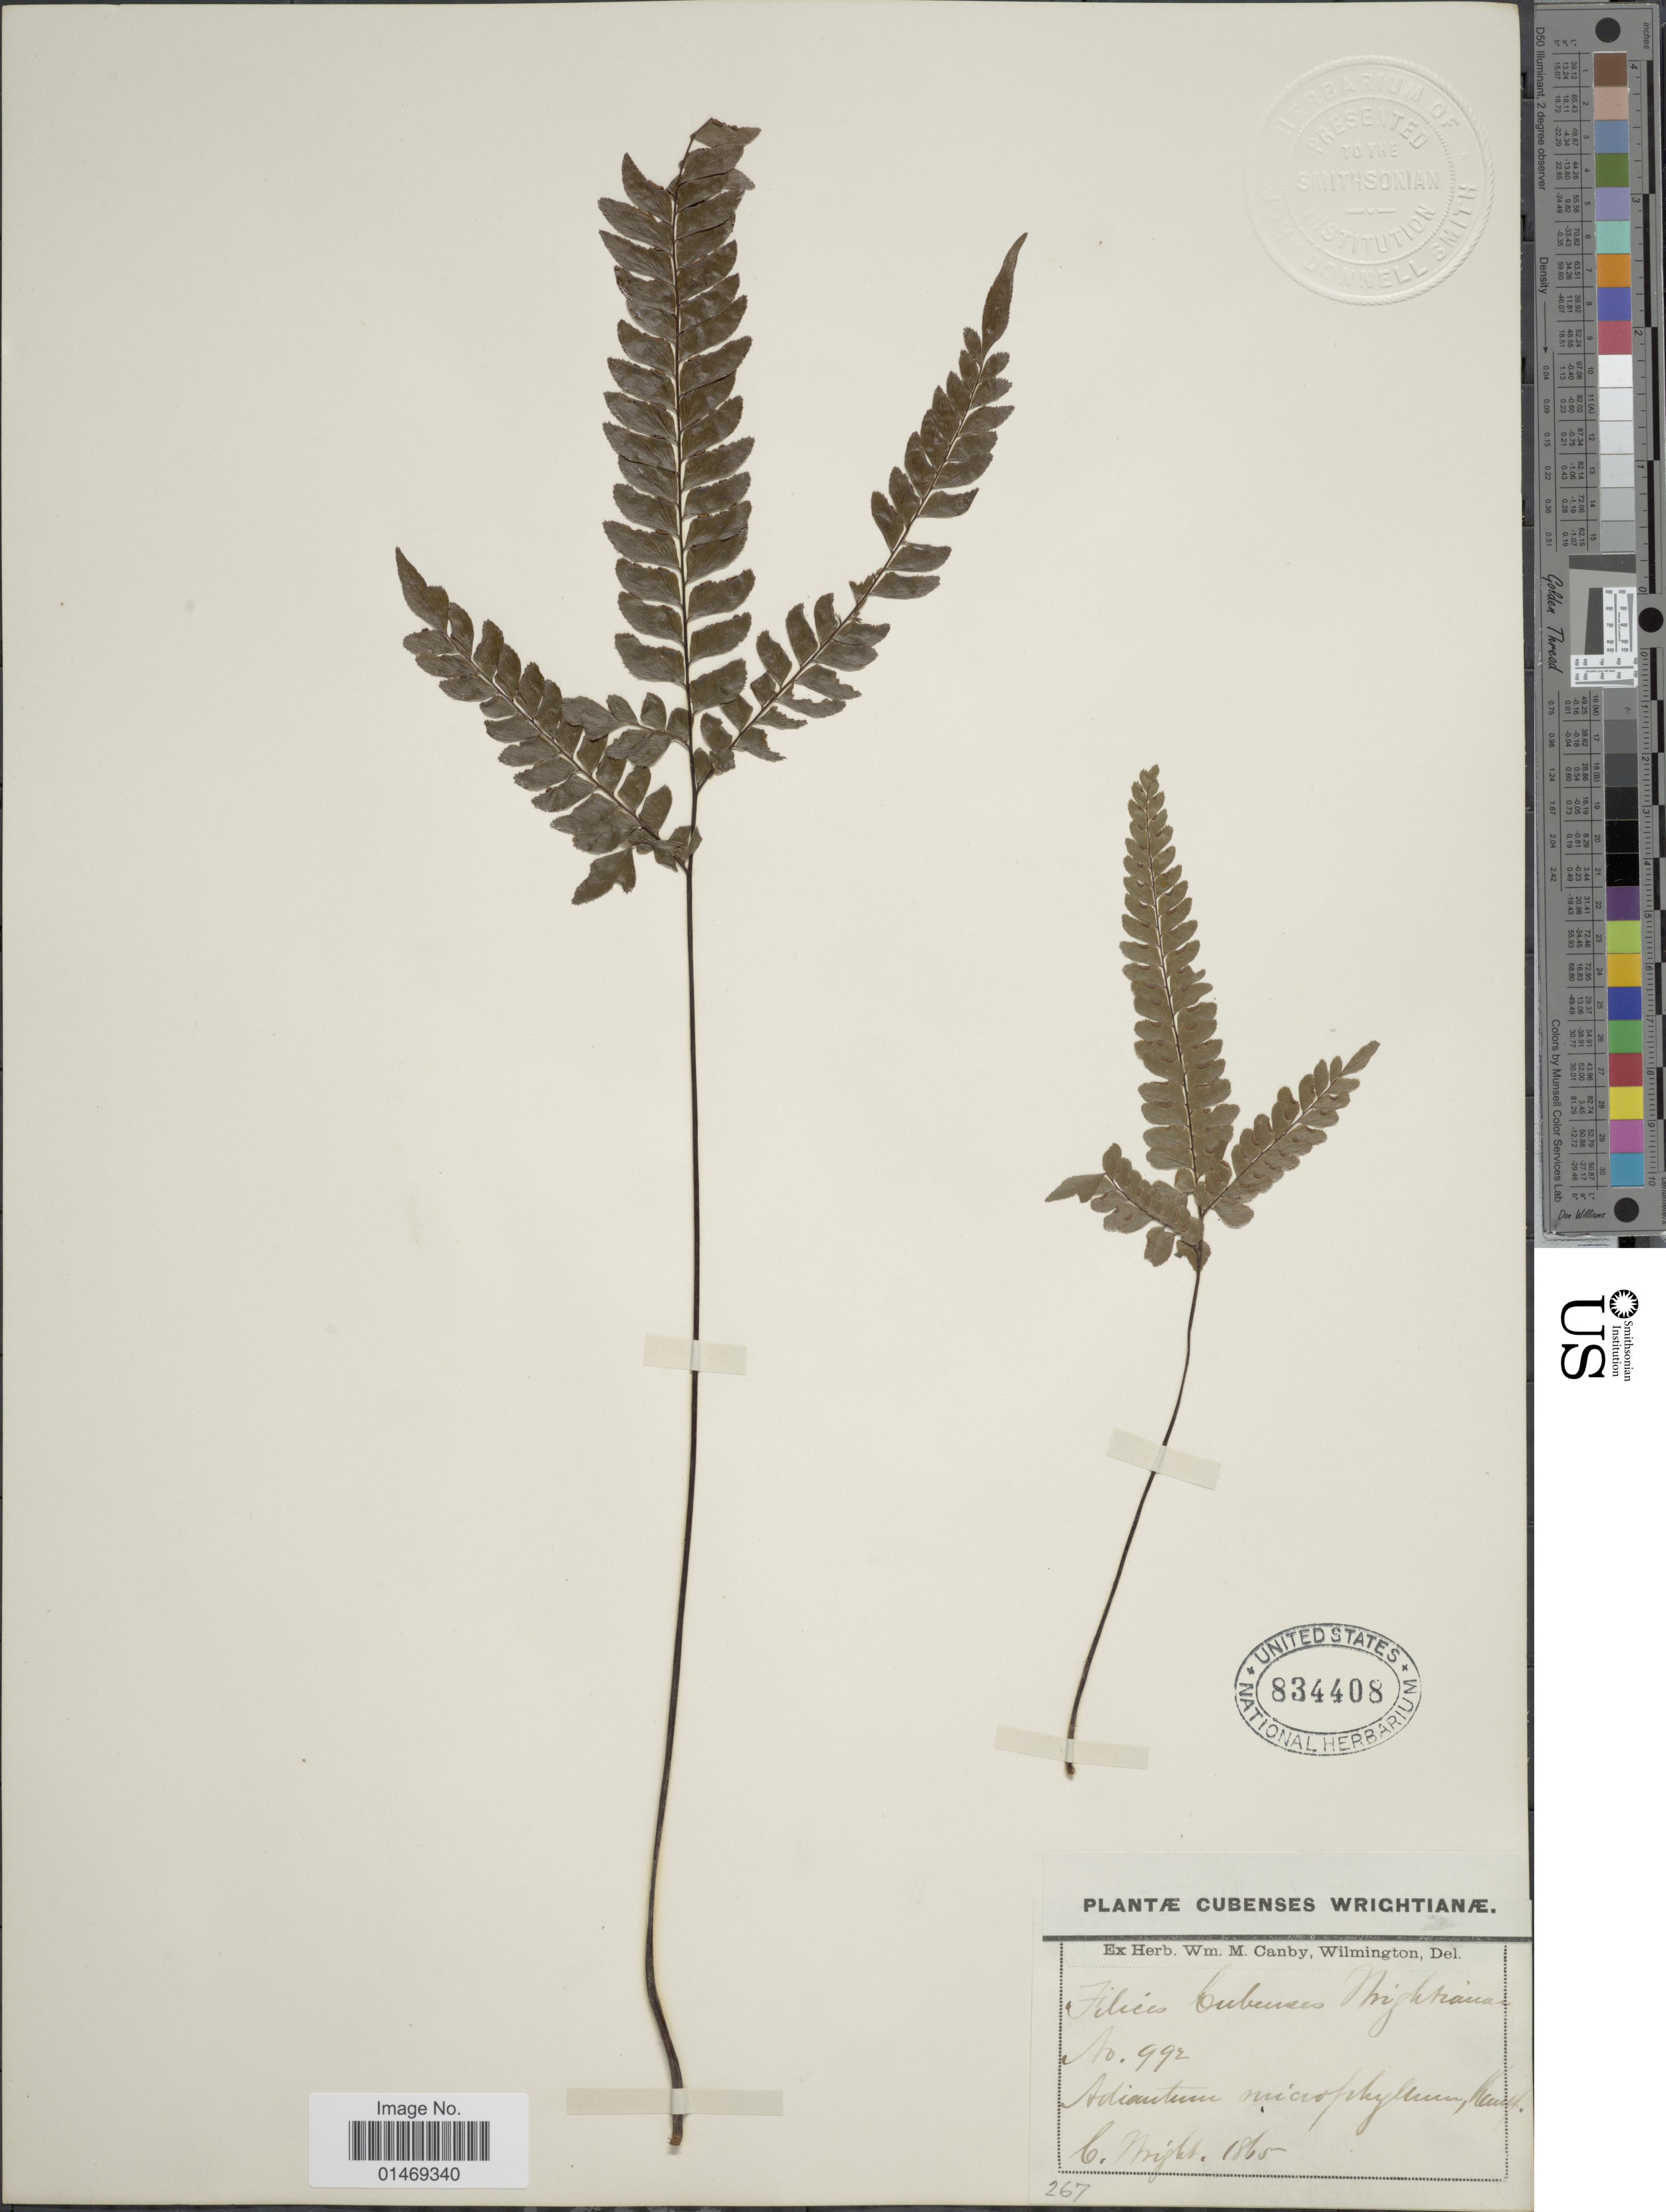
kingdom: Plantae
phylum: Tracheophyta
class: Polypodiopsida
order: Polypodiales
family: Pteridaceae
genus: Adiantum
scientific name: Adiantum pyramidale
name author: (L.) Willd.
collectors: Wright, --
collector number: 992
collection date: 1865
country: Cuba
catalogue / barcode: US 834408